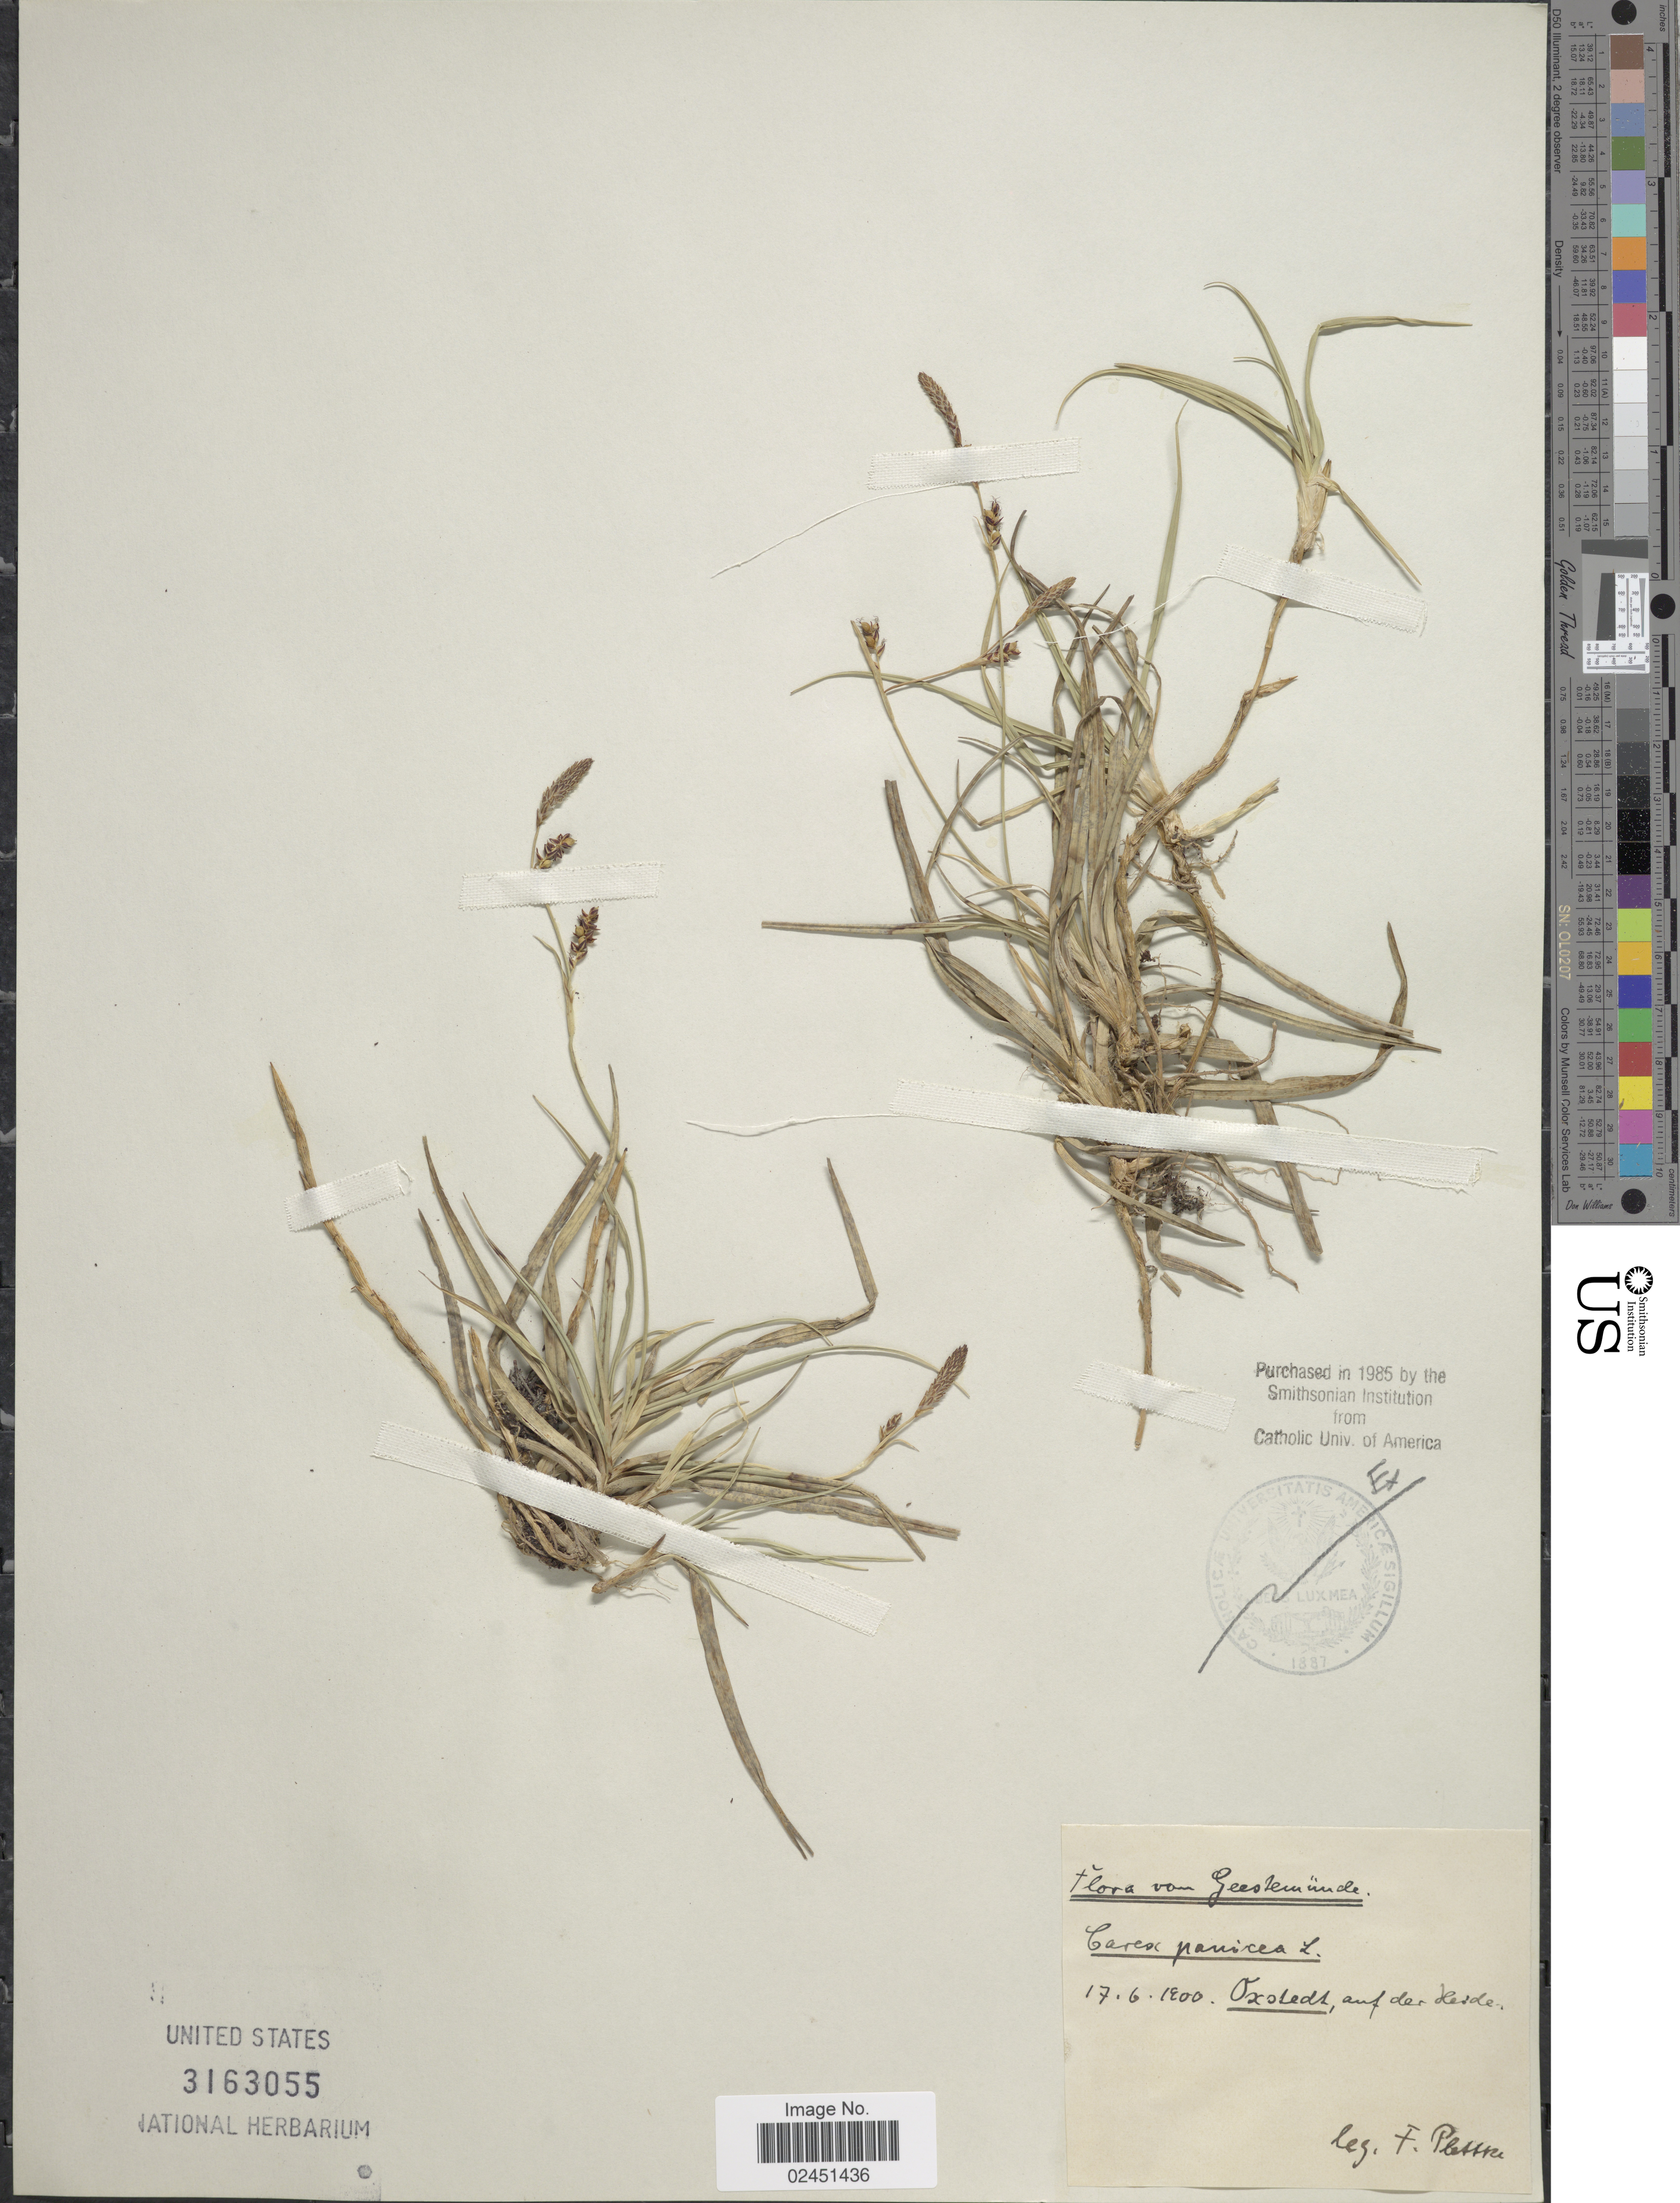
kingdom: Plantae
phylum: Tracheophyta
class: Liliopsida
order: Poales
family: Cyperaceae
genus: Carex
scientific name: Carex panicea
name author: L.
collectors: F. Plettke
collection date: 1900-06-17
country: Germany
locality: Von Geestemunde, Oxstedt, auf der Hesde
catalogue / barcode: US 3163055